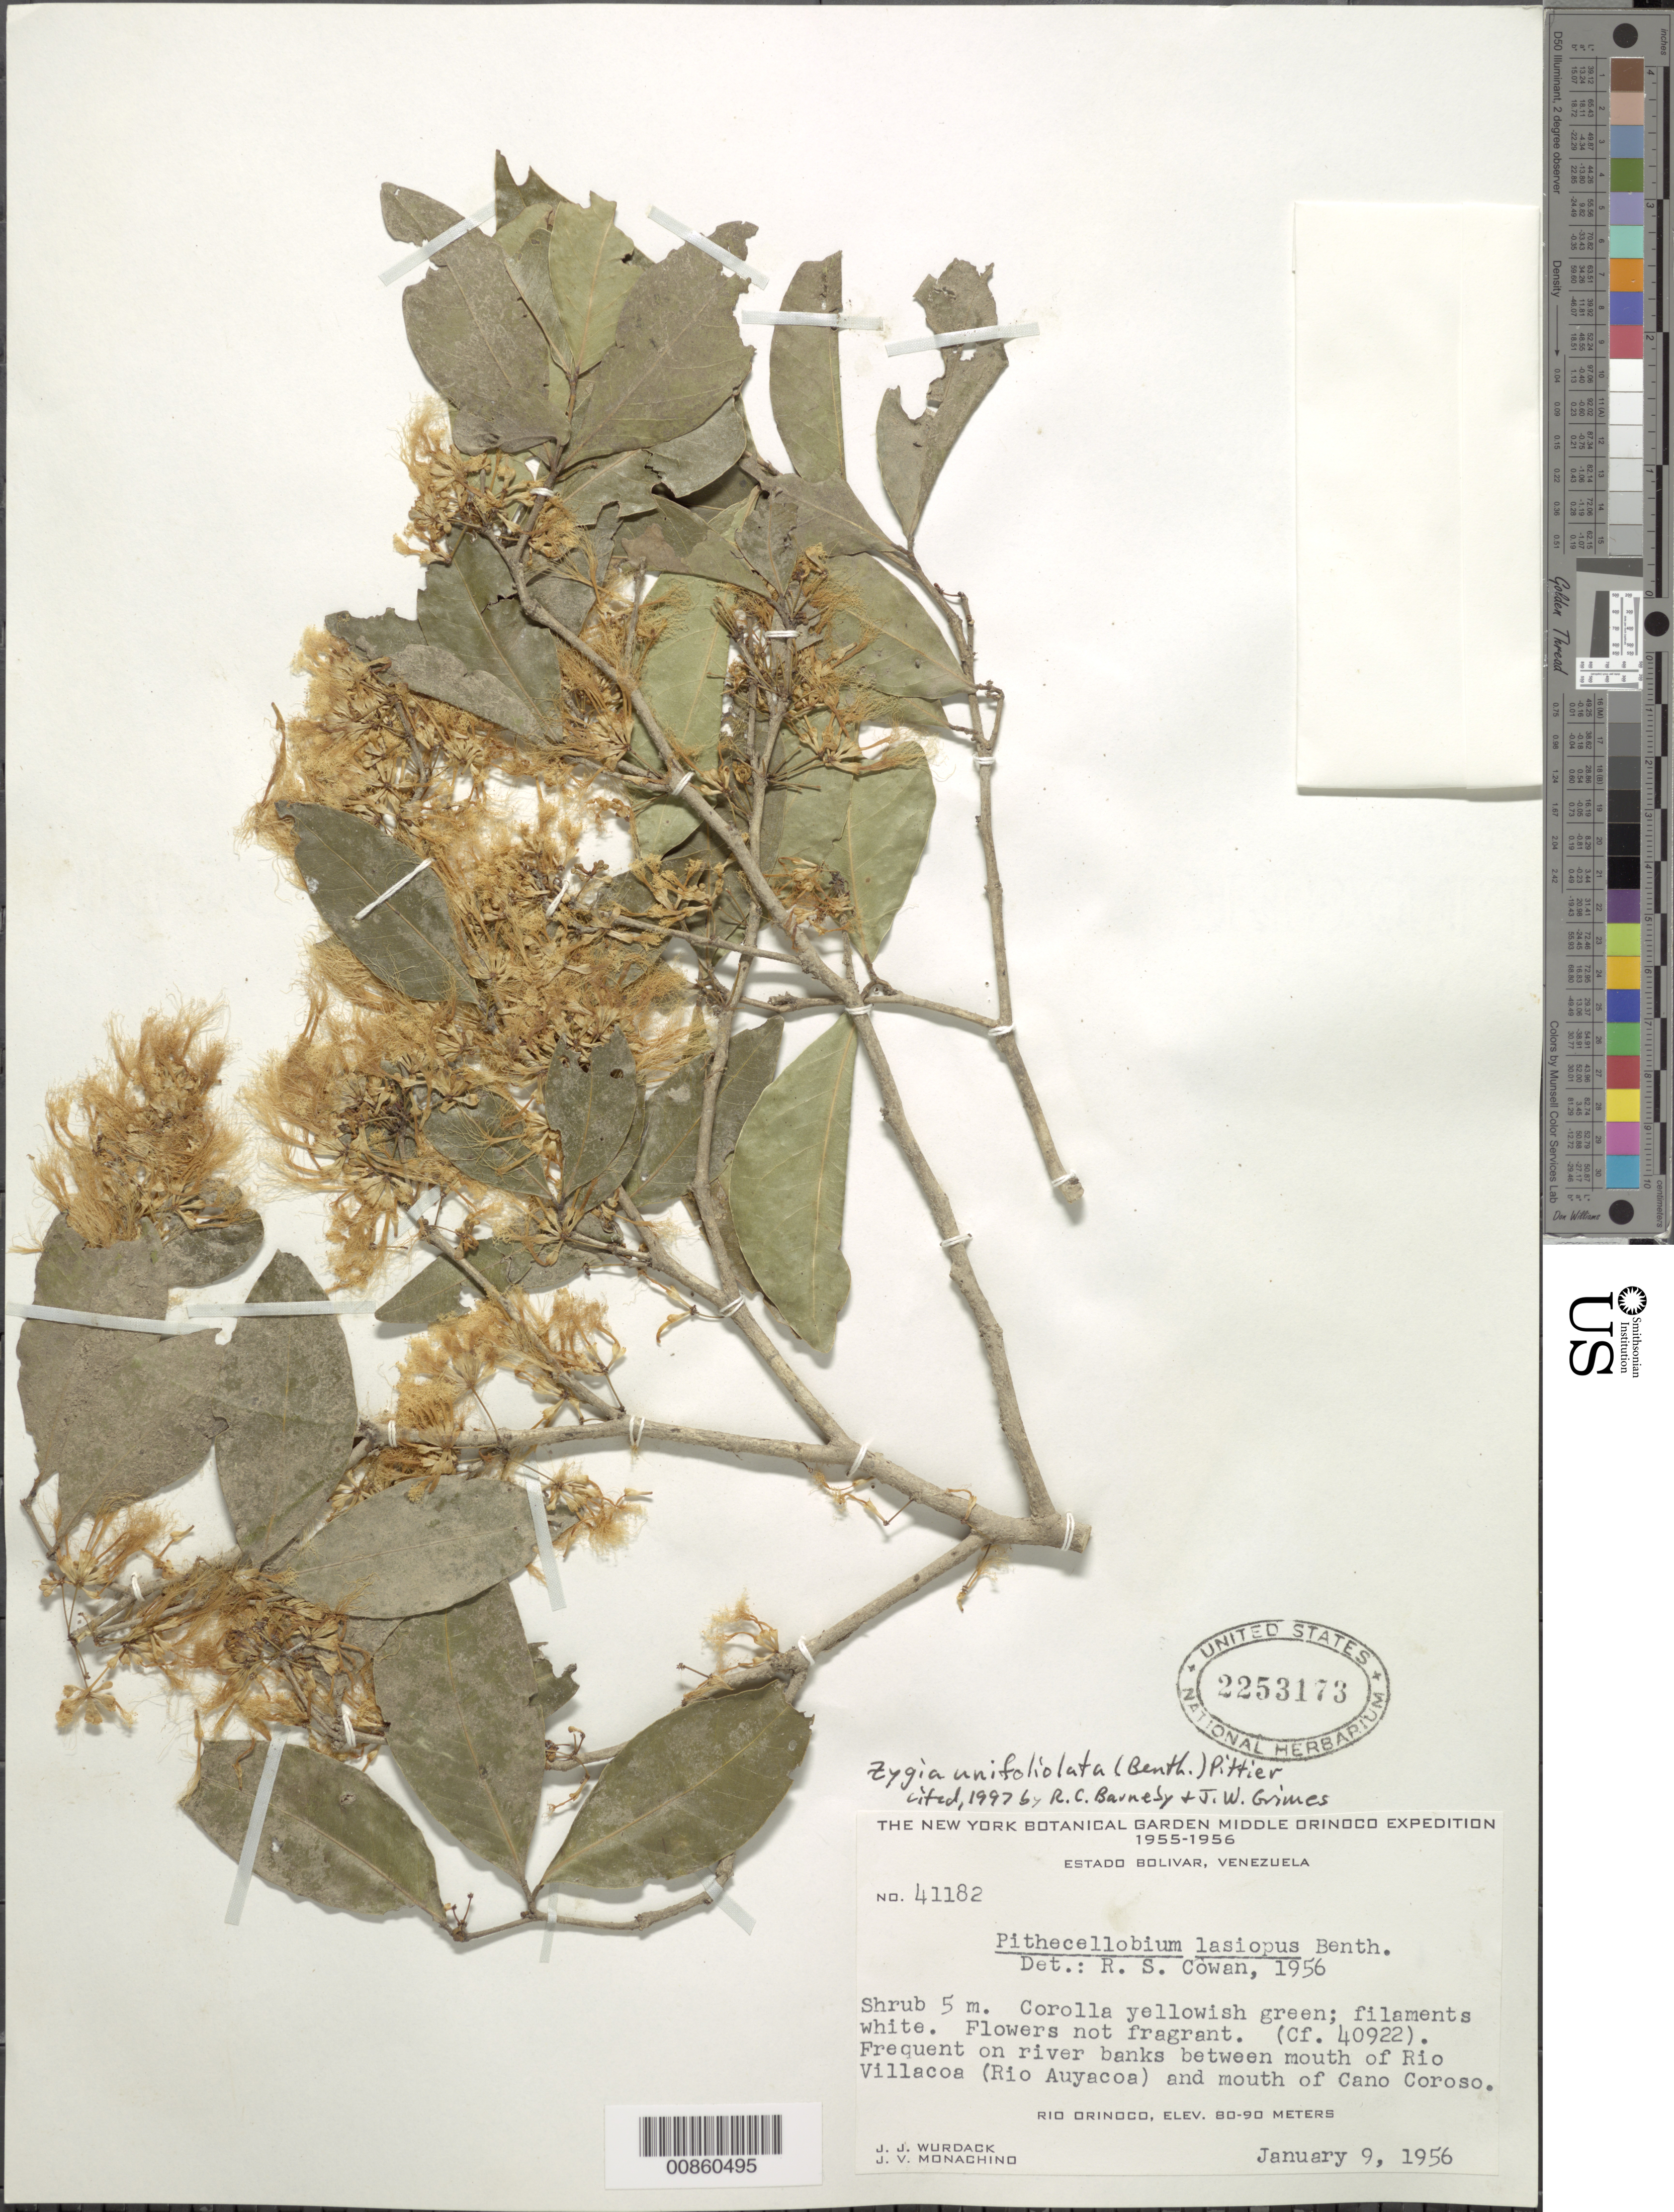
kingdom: Plantae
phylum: Tracheophyta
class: Magnoliopsida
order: Fabales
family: Fabaceae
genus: Zygia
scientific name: Zygia unifoliolata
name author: (Benth.) Pittier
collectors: J. J. Wurdack & J. V. Monachino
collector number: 41182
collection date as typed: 9-Jan-56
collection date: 1956-01-09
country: Venezuela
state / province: Bolívar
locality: Río Villacoa (Río Auyacoa) mouth to mouth of Caño Coroso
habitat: River banks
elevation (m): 80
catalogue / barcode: US 2253173